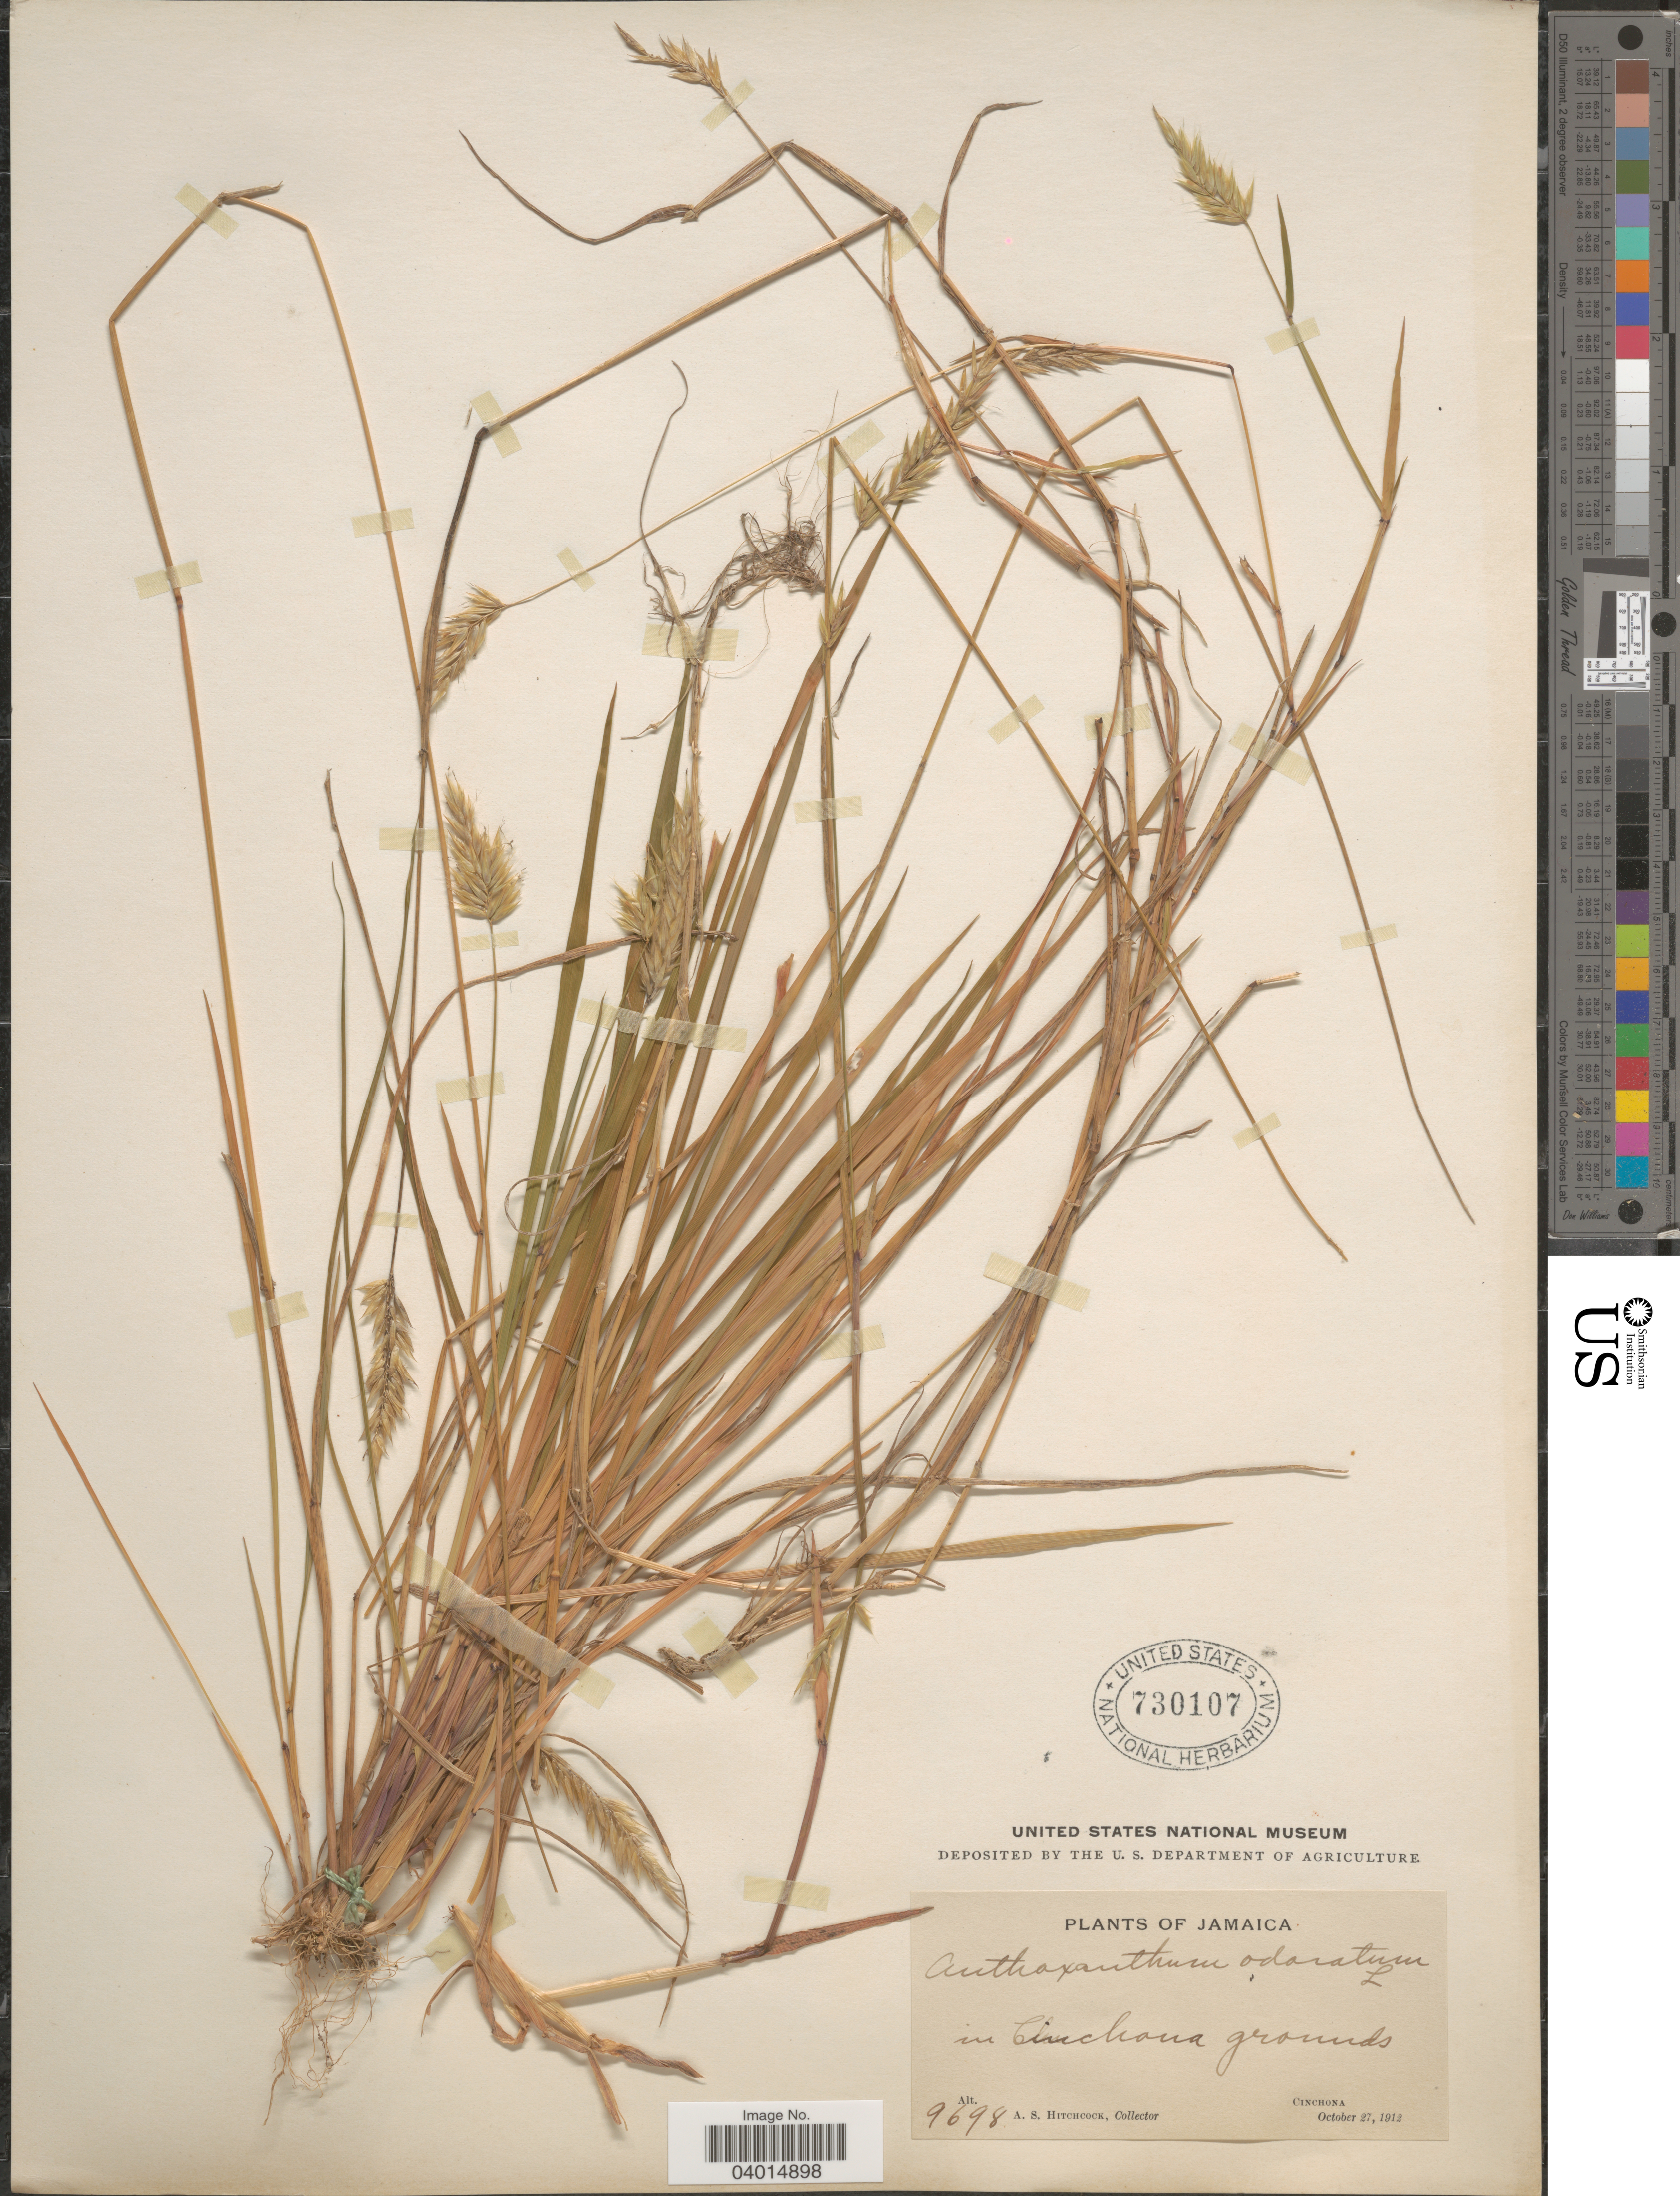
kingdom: Plantae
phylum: Tracheophyta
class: Liliopsida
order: Poales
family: Poaceae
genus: Anthoxanthum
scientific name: Anthoxanthum odoratum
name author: L.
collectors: A. S. Hitchcock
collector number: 9698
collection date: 1912-10-27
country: Jamaica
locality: In Cinchona grounds. Cinchona.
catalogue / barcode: US 730107